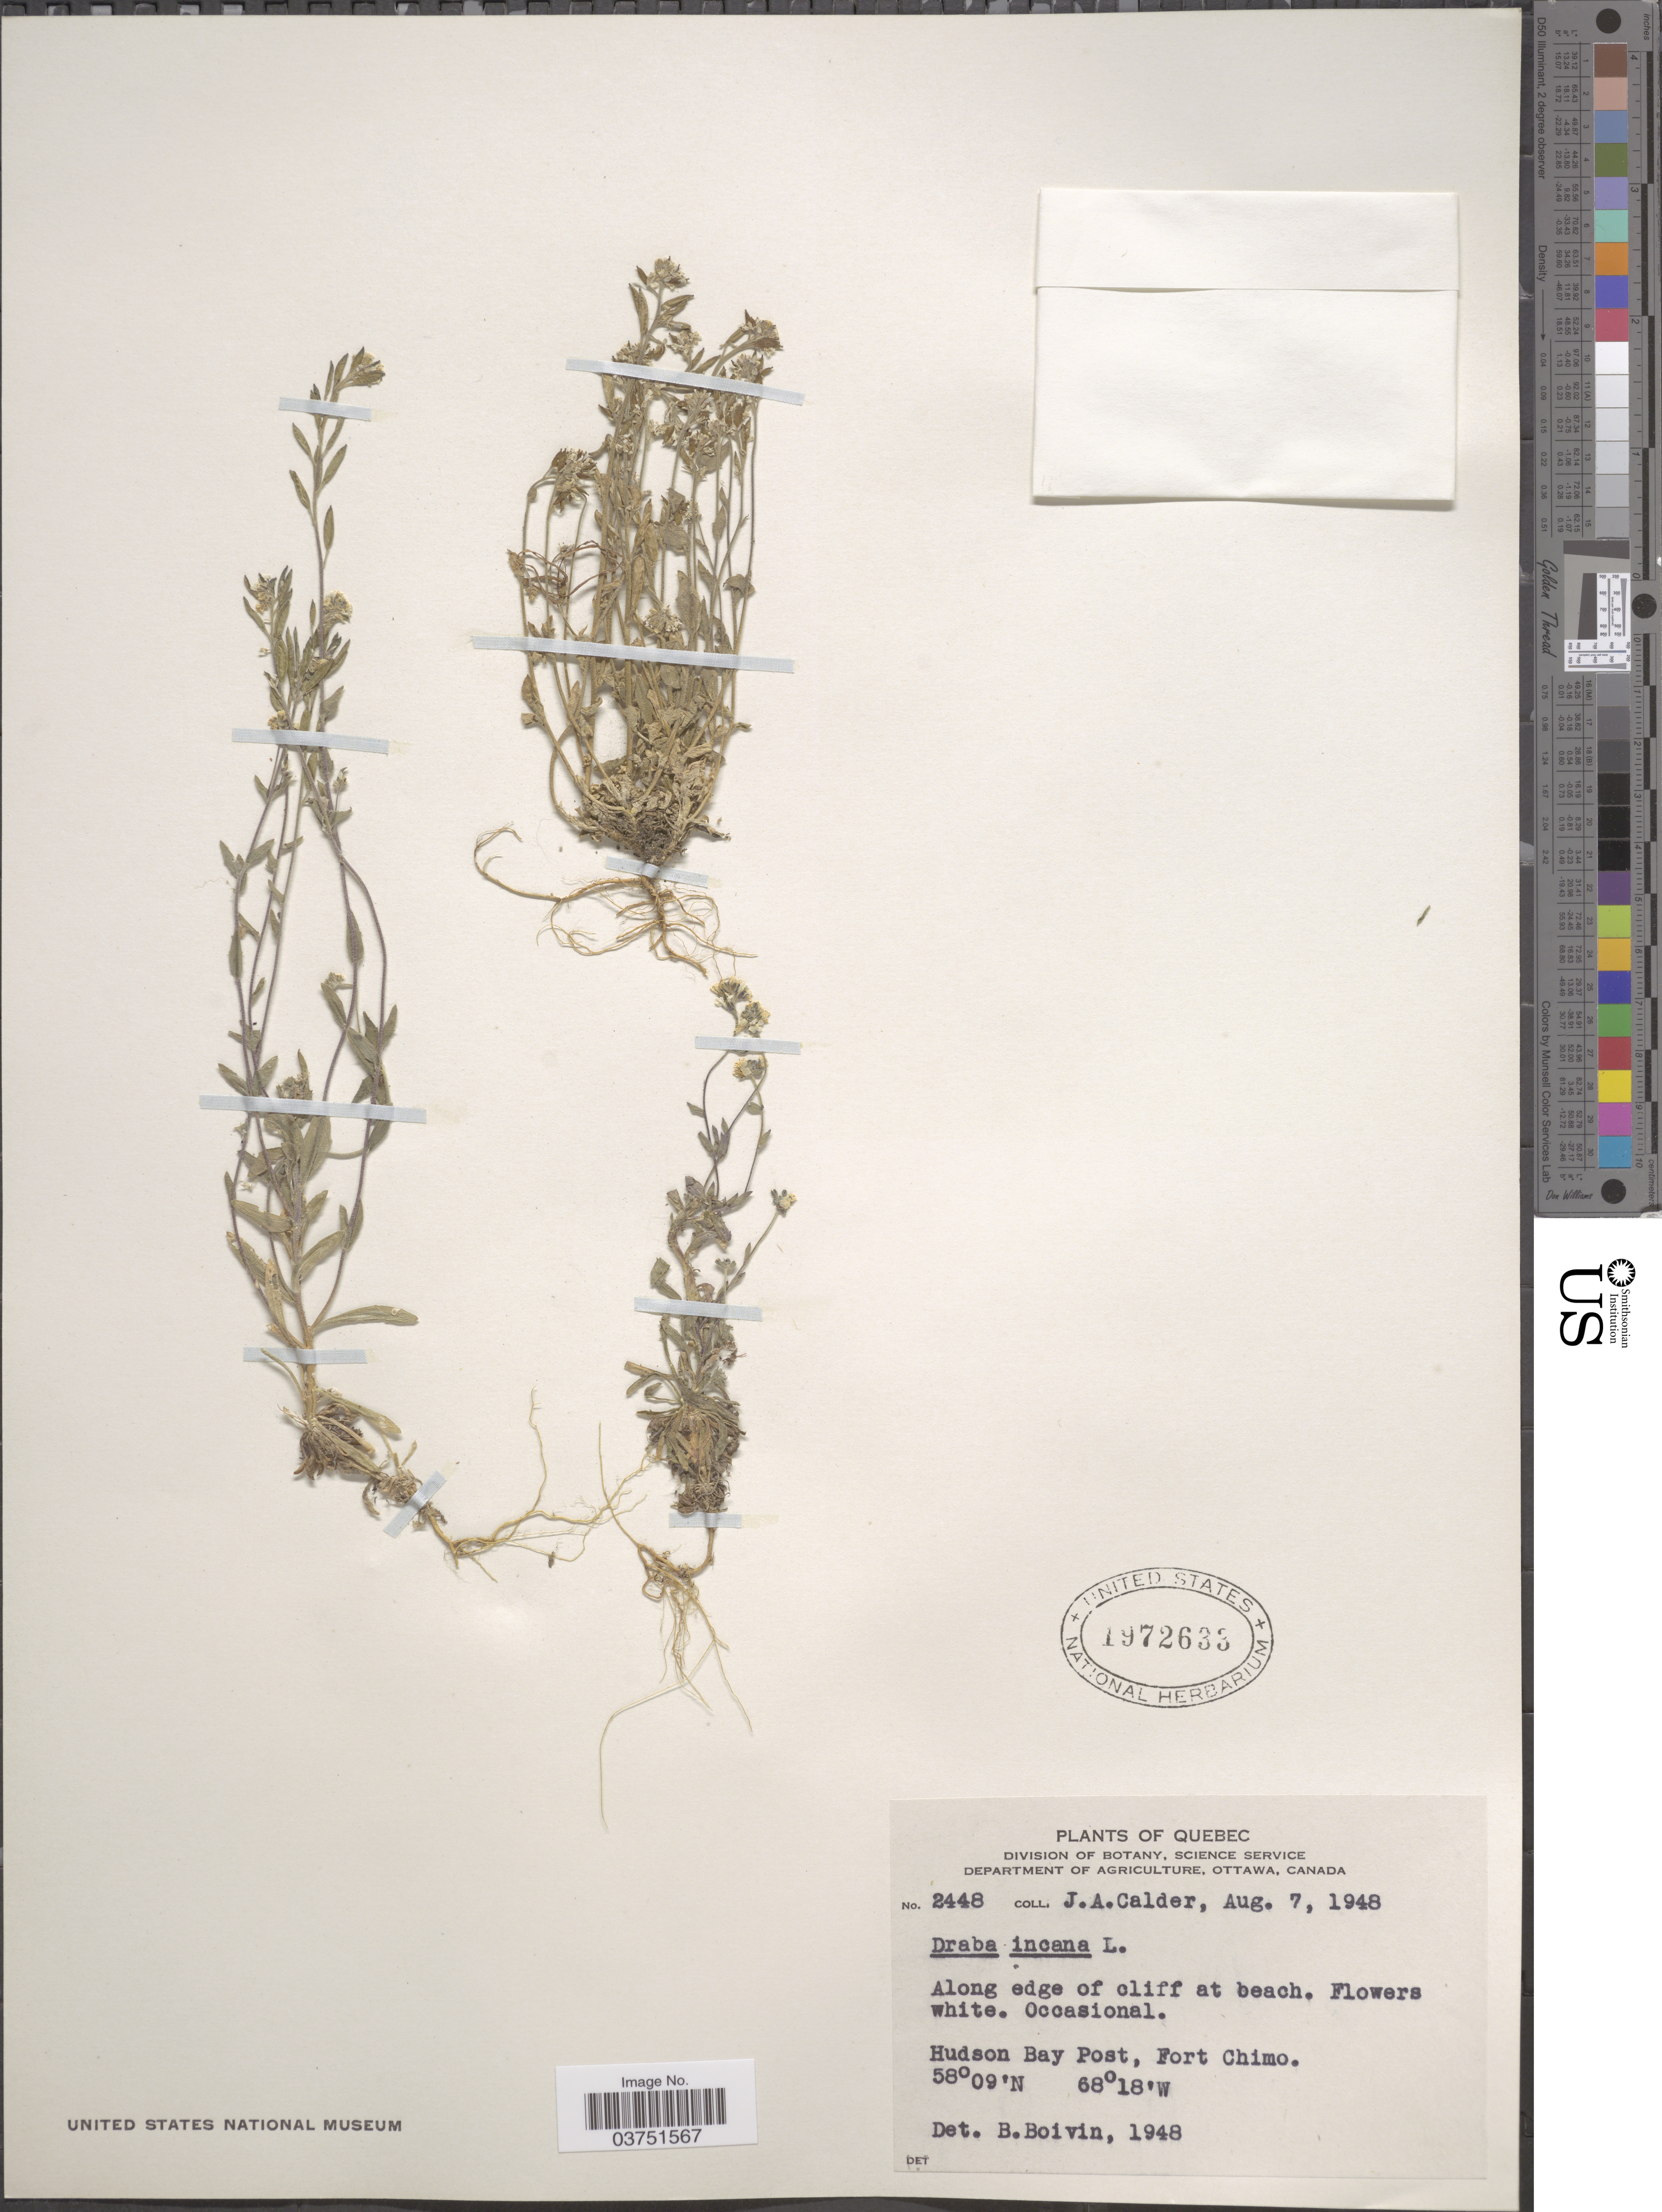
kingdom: Plantae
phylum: Tracheophyta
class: Magnoliopsida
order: Brassicales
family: Brassicaceae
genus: Draba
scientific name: Draba incana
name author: L.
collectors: J. A. Calder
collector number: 2448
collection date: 1948-08-07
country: Canada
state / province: Quebec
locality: Hudson Bay Post, Fort Chimo.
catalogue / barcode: US 1972633